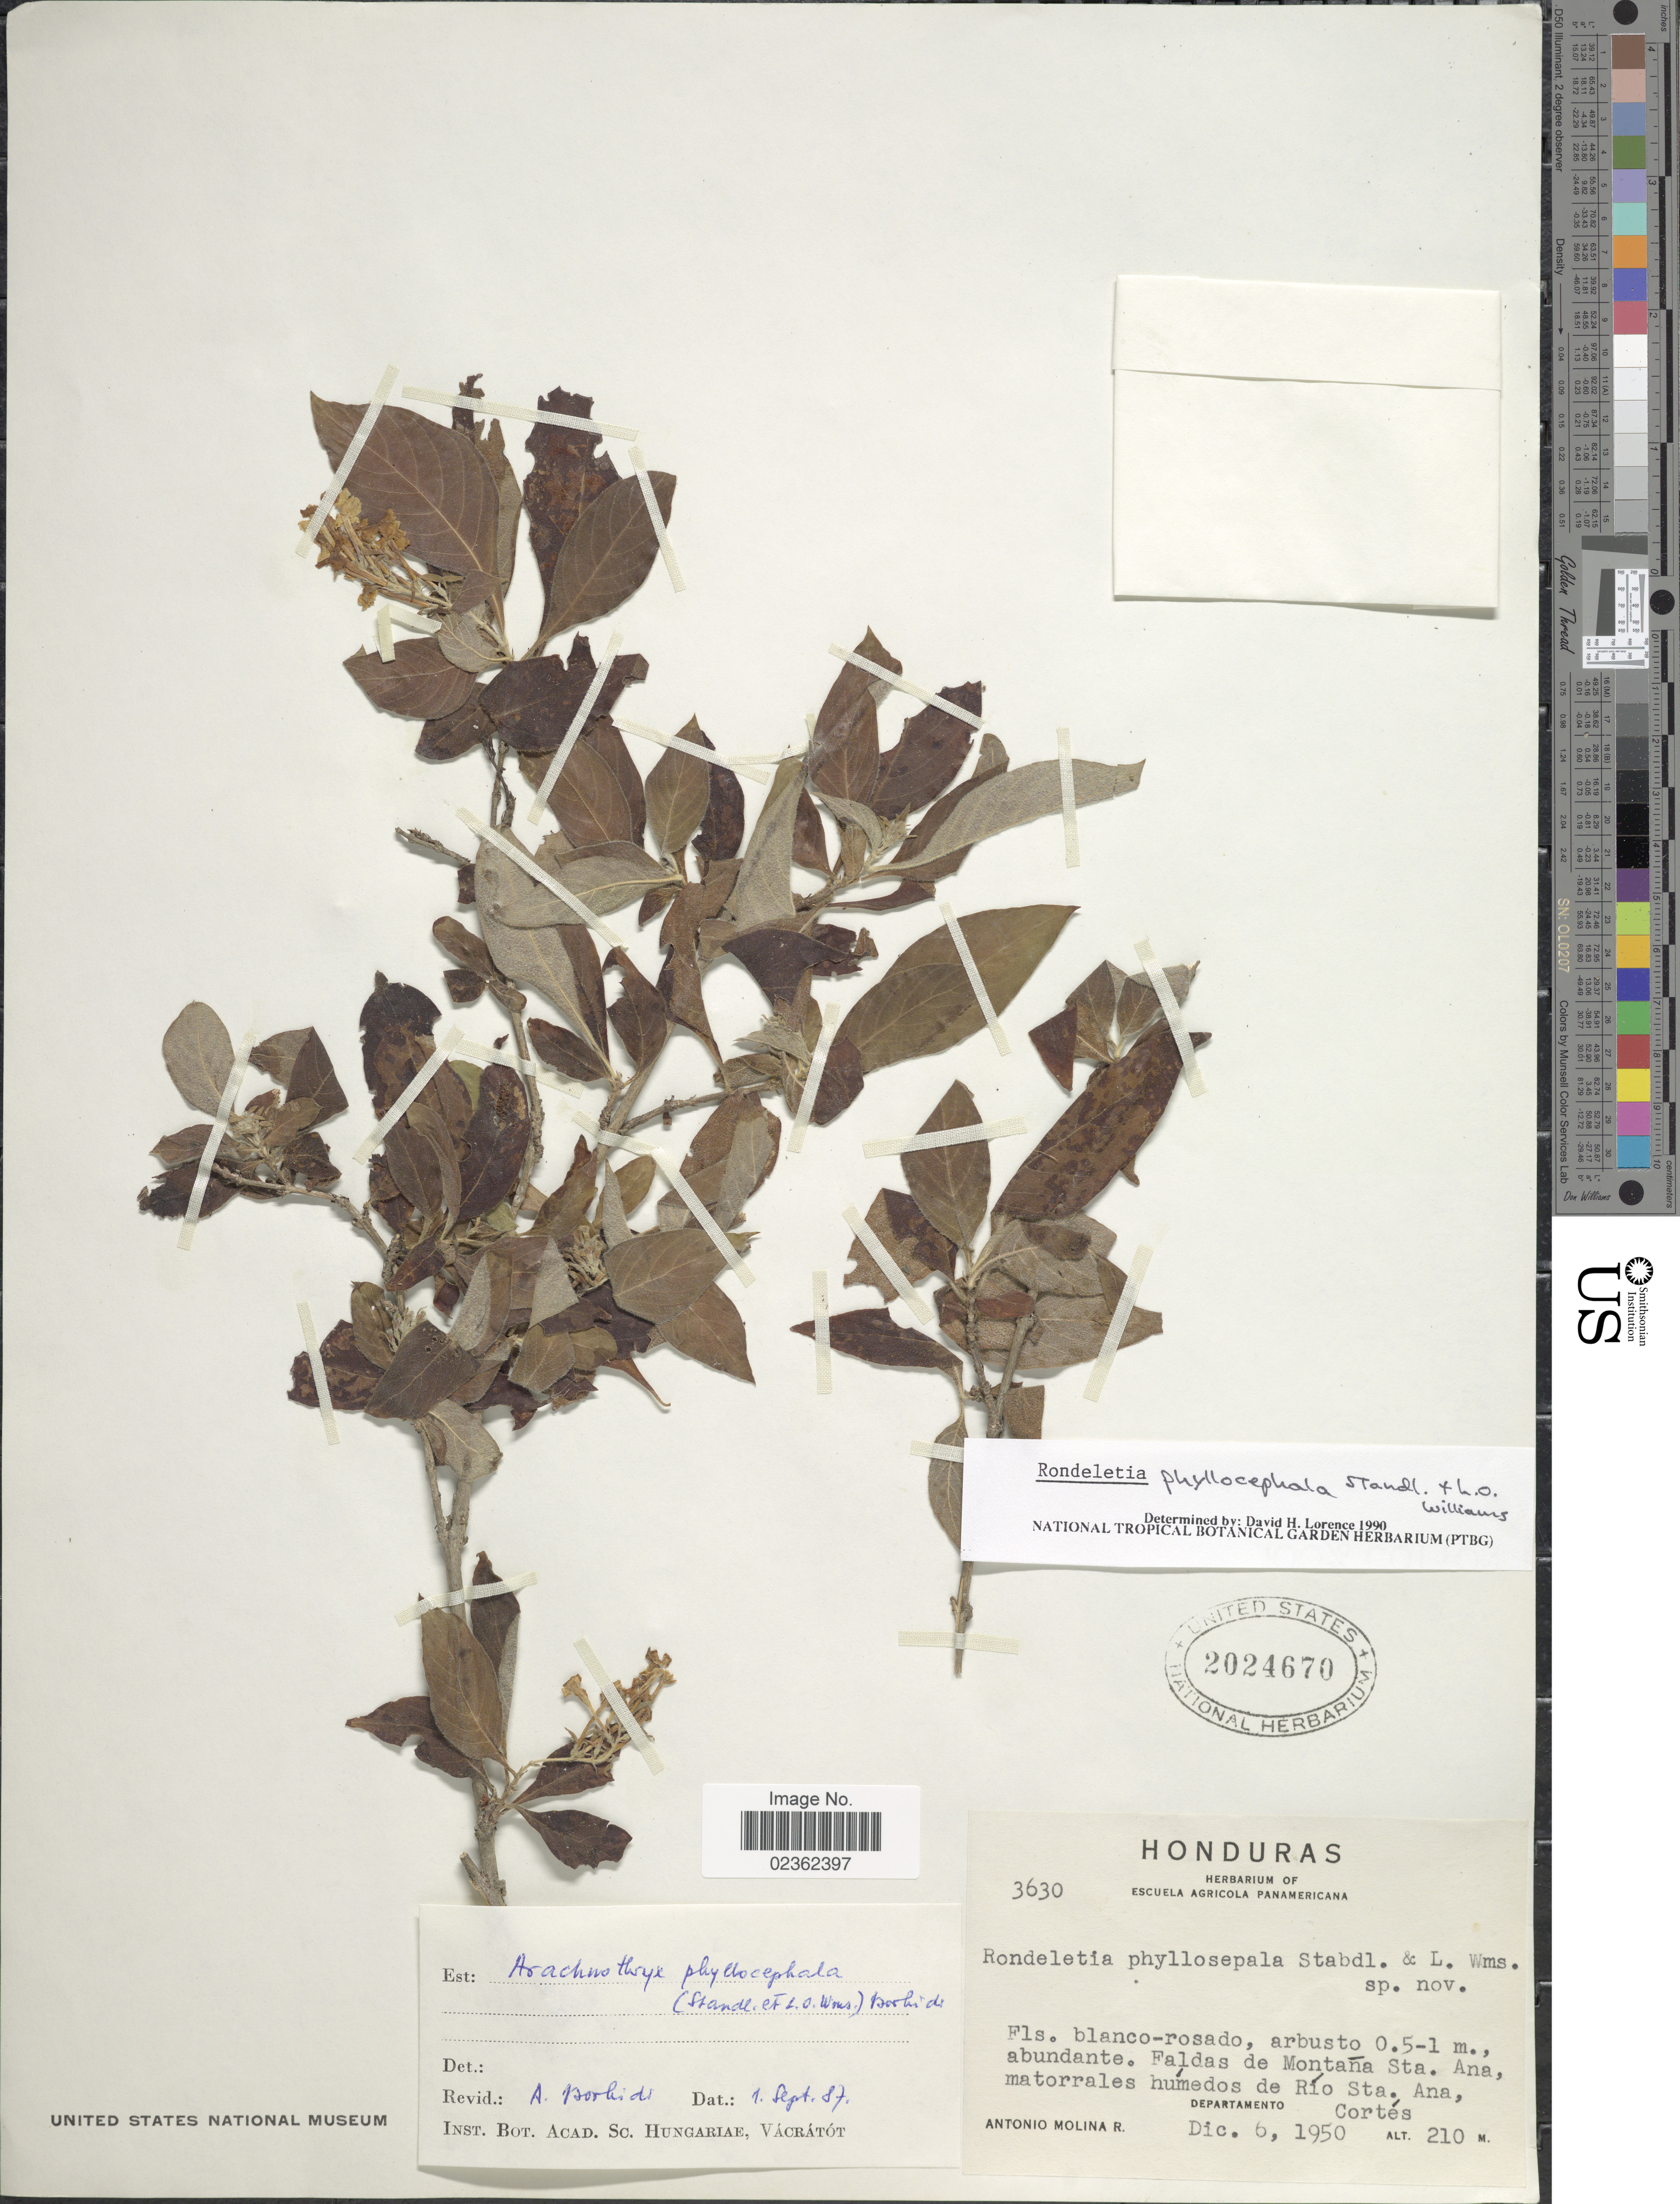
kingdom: Plantae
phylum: Tracheophyta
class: Magnoliopsida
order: Gentianales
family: Rubiaceae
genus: Arachnothryx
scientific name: Arachnothryx phyllocephala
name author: (Standl. & L.O. Williams) Borhidi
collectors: A. Molina R.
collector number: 3630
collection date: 1950-12-06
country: Honduras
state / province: Cortés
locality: Faldas humedas de Montana Sta. Ana, matorrales humedos de Rio Sta. Ana.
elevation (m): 210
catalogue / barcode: US 2024670